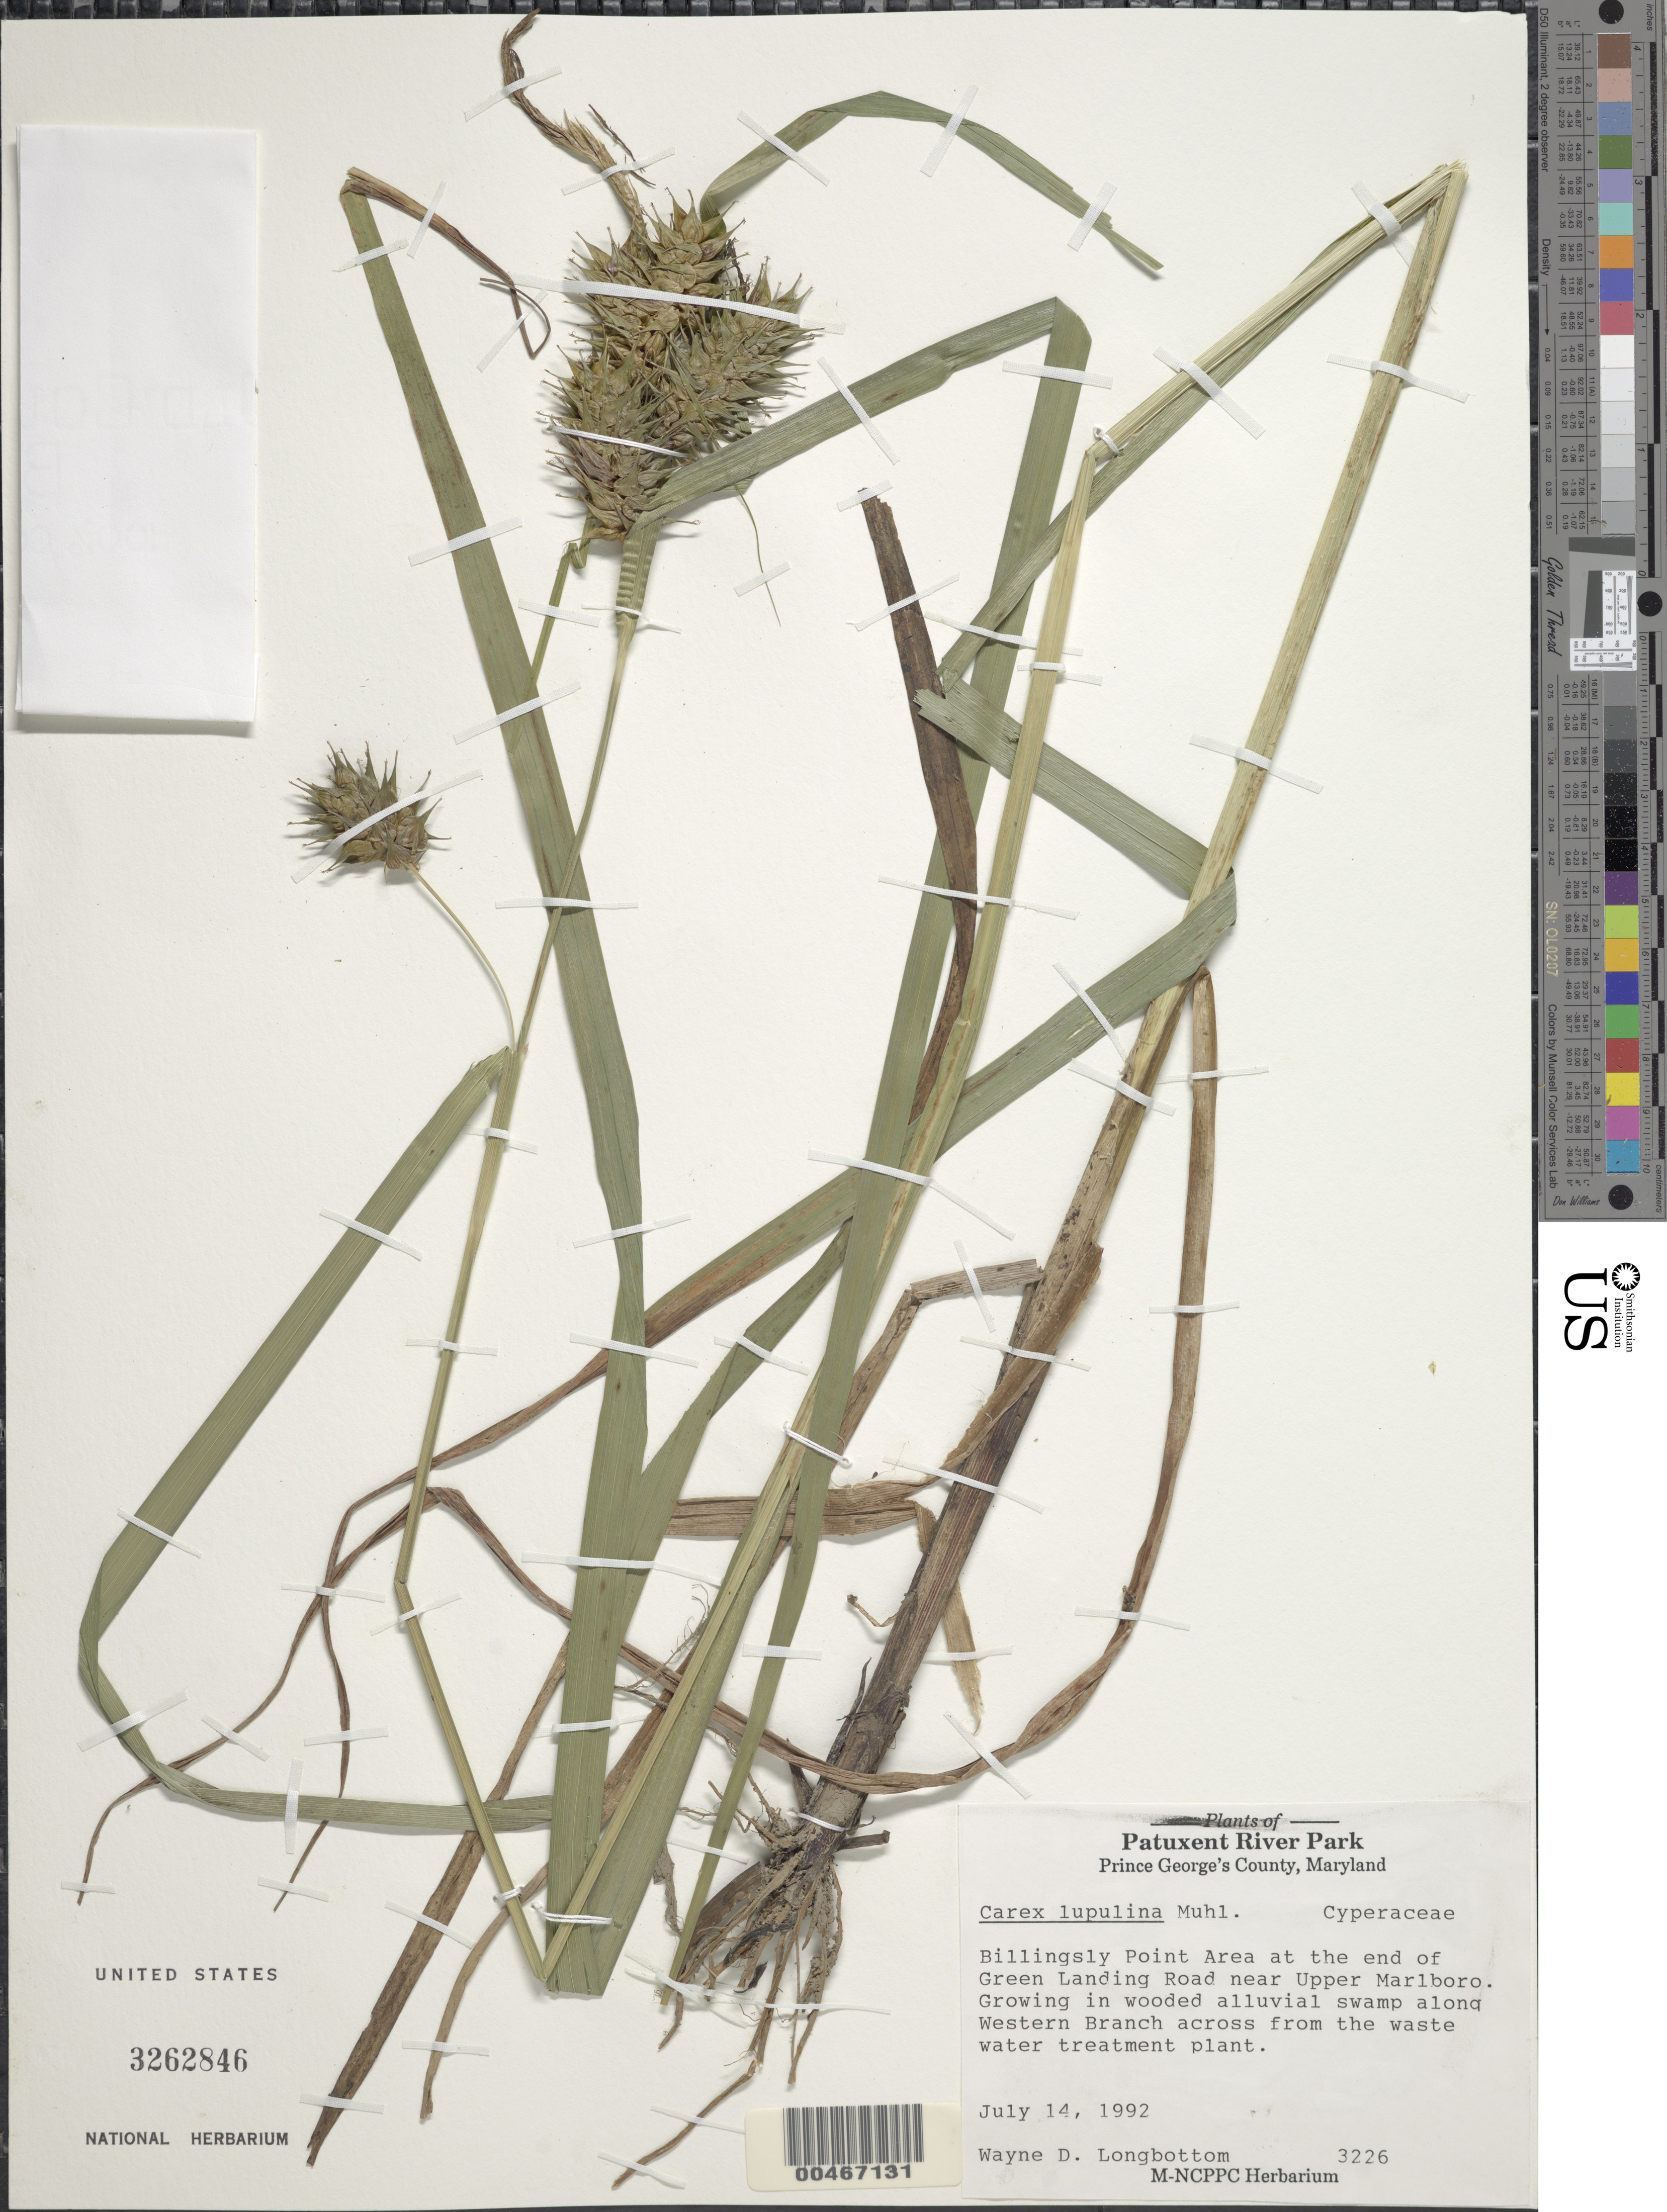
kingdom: Plantae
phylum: Tracheophyta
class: Liliopsida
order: Poales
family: Cyperaceae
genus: Carex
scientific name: Carex lupulina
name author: Muhl. ex Willd.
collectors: W. D. Longbottom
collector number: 3226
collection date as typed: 14 Jul 1992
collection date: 1992-07-14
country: United States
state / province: Maryland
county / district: Prince George's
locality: Billingsly Point area at the end of Green Landing Road near Upper Marlboro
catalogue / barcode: US 3262846